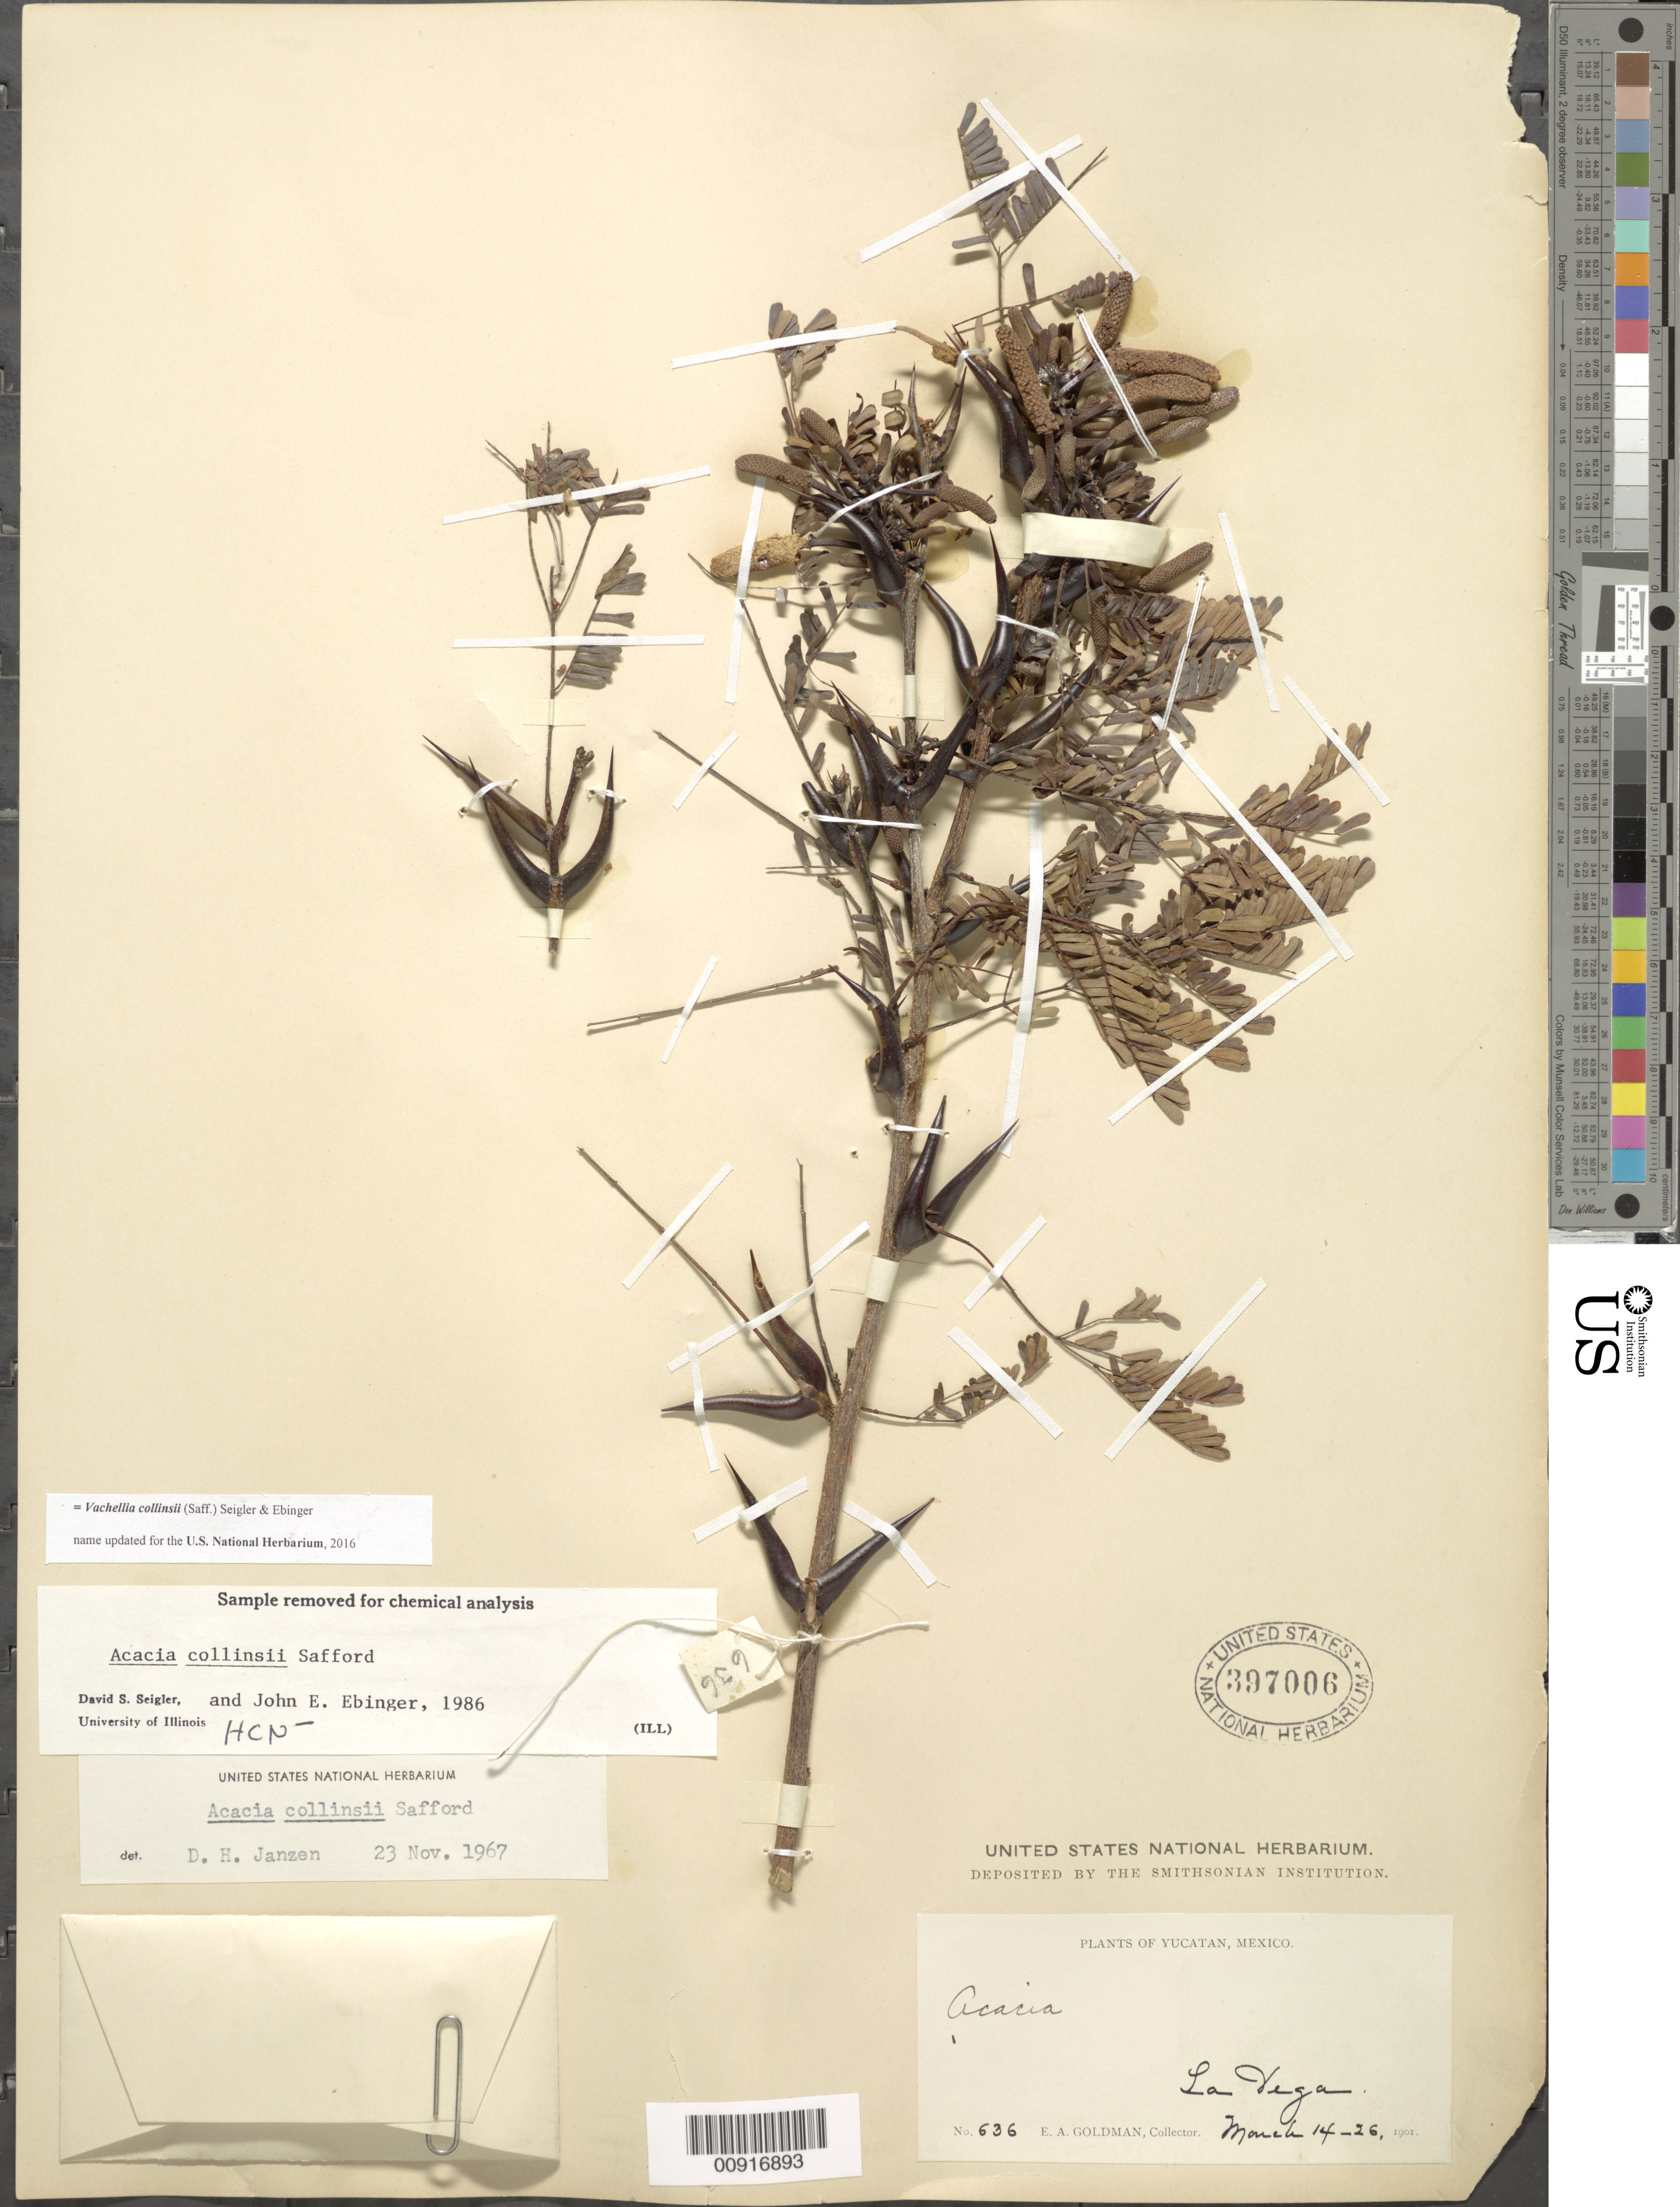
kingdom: Plantae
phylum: Tracheophyta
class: Magnoliopsida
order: Fabales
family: Fabaceae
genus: Vachellia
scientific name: Vachellia collinsii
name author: (Saff.) Seigler & Ebinger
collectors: E. A. Goldman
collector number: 636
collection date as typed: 14 Mar 1901 to 26 Mar 1901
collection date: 1901-03-14/1901-03-26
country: Mexico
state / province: Yucatán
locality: La Vega.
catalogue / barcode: US 397006